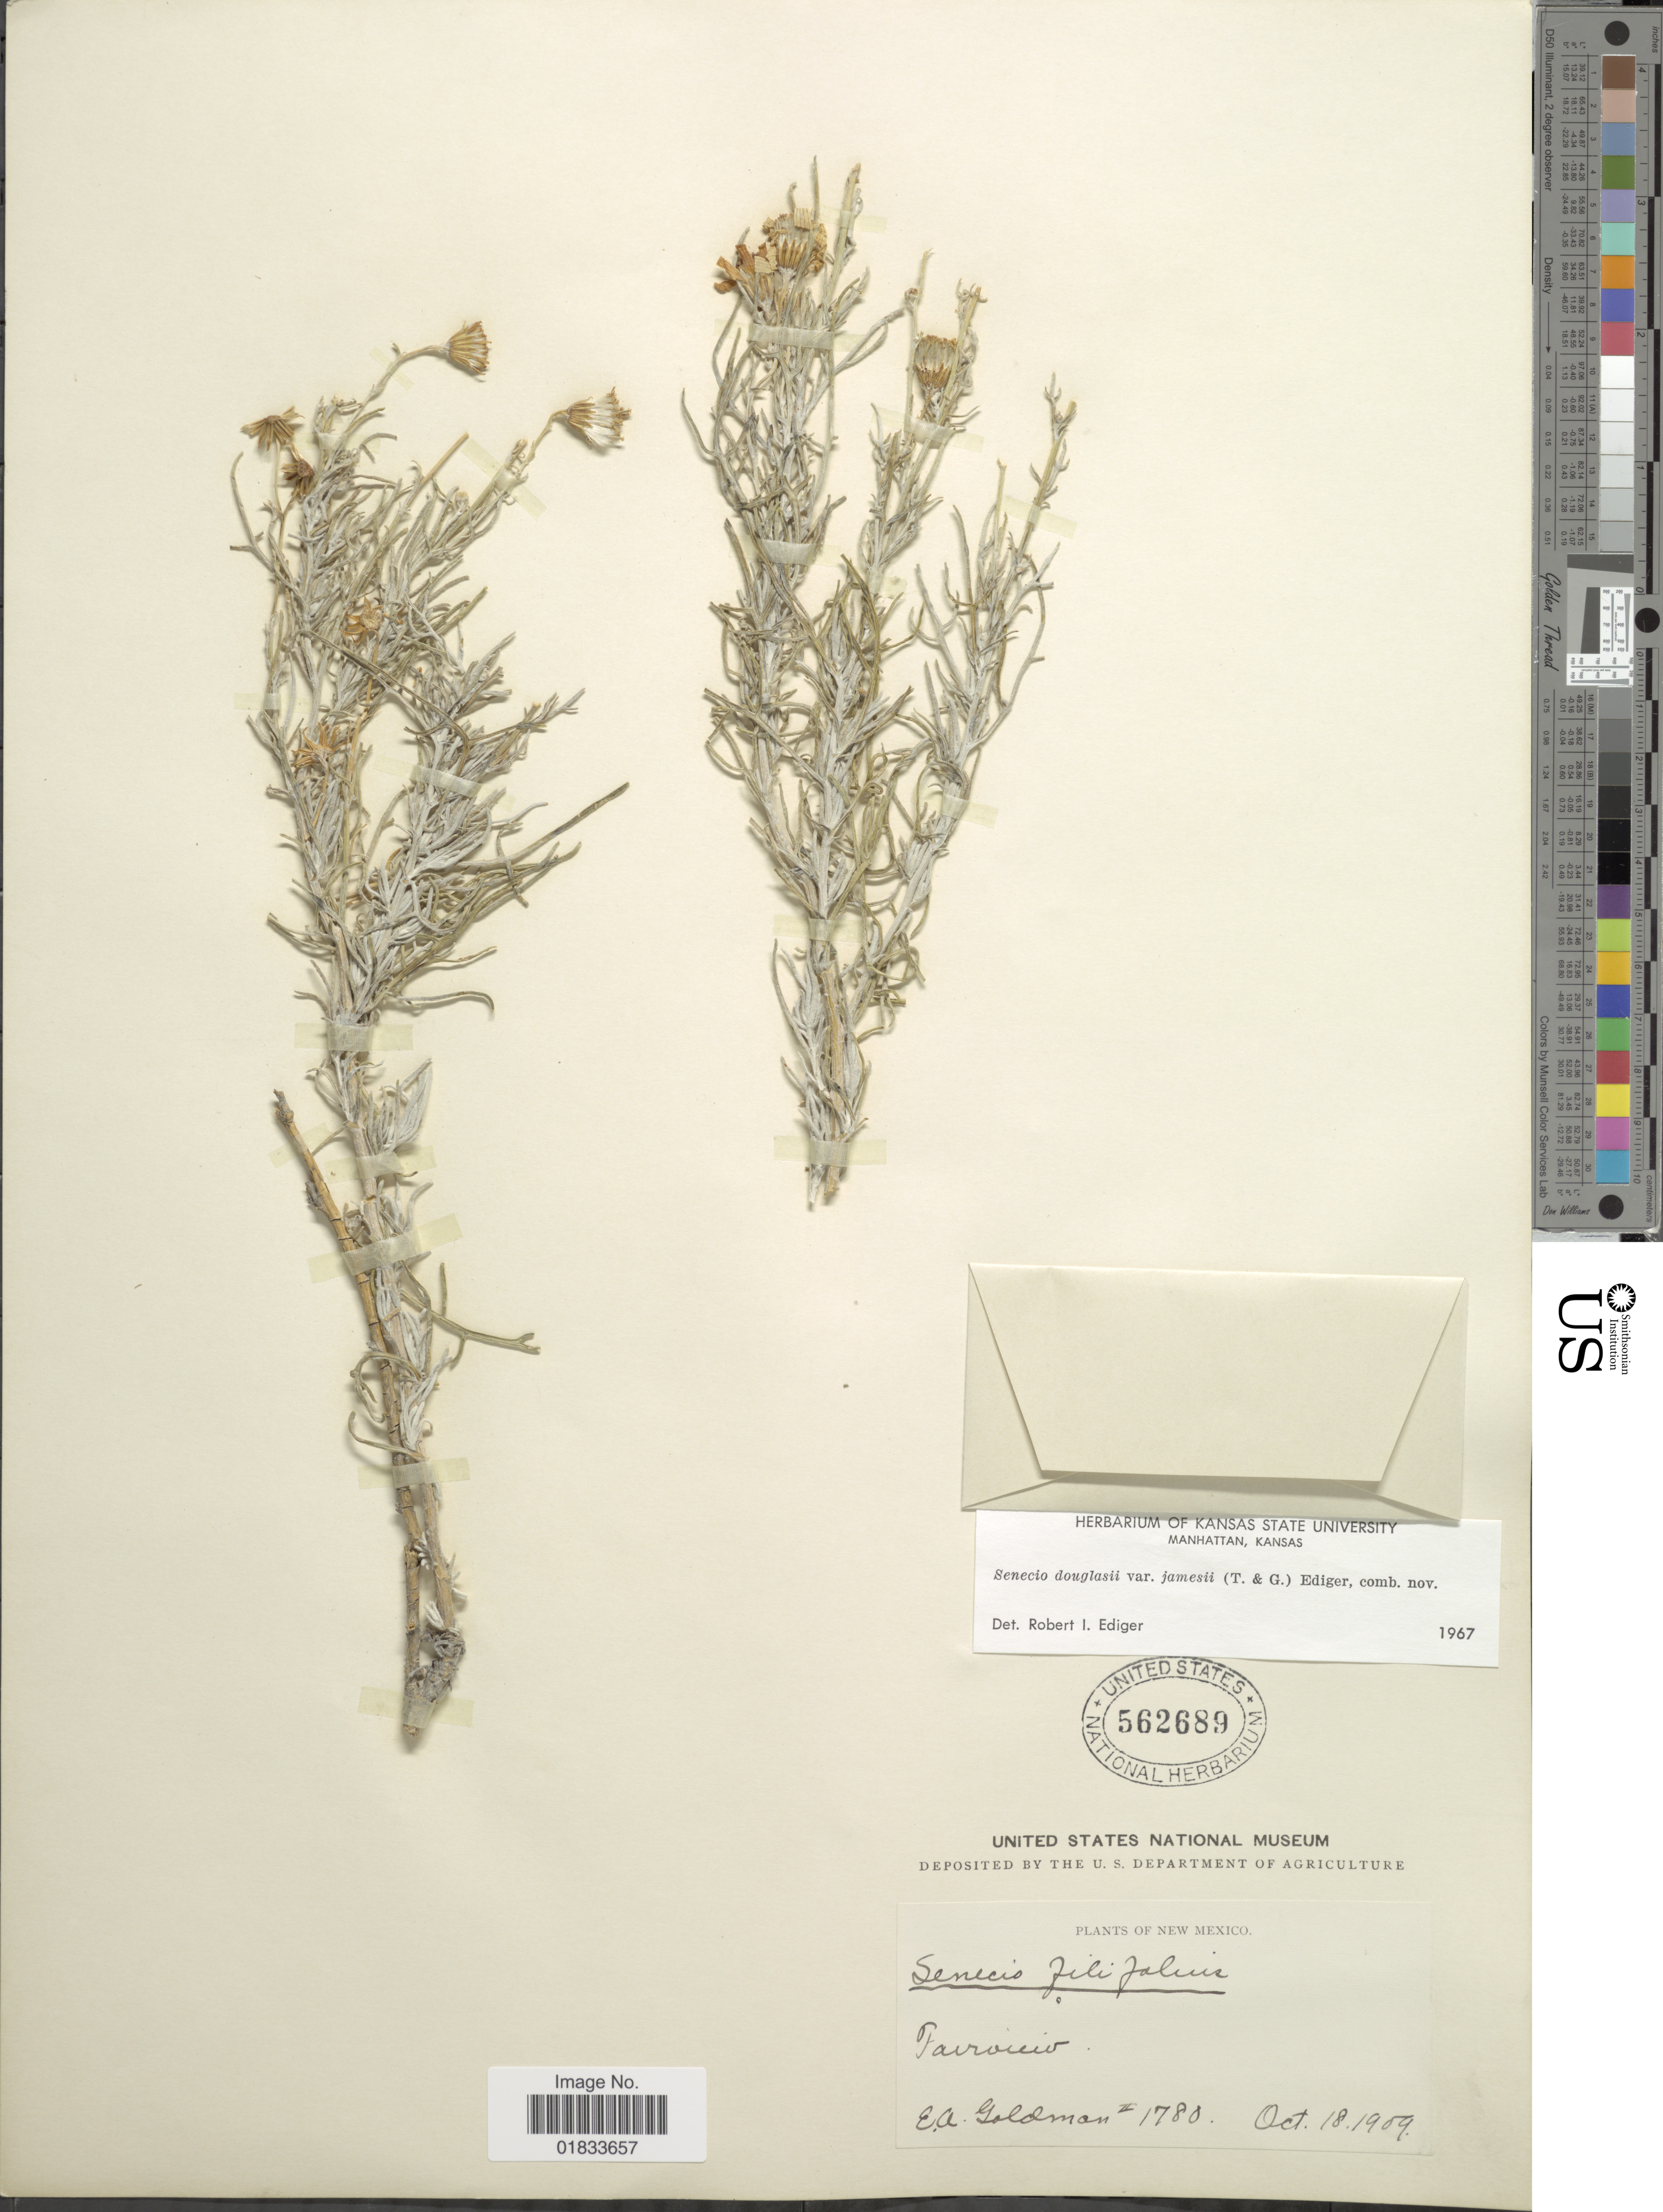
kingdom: Plantae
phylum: Tracheophyta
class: Magnoliopsida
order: Asterales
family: Asteraceae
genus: Senecio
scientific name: Senecio flaccidus var. flaccidus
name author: Less.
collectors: E. A. Goldman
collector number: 1780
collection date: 1909-10-18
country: United States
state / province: New Mexico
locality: Fairview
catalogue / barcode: US 562689